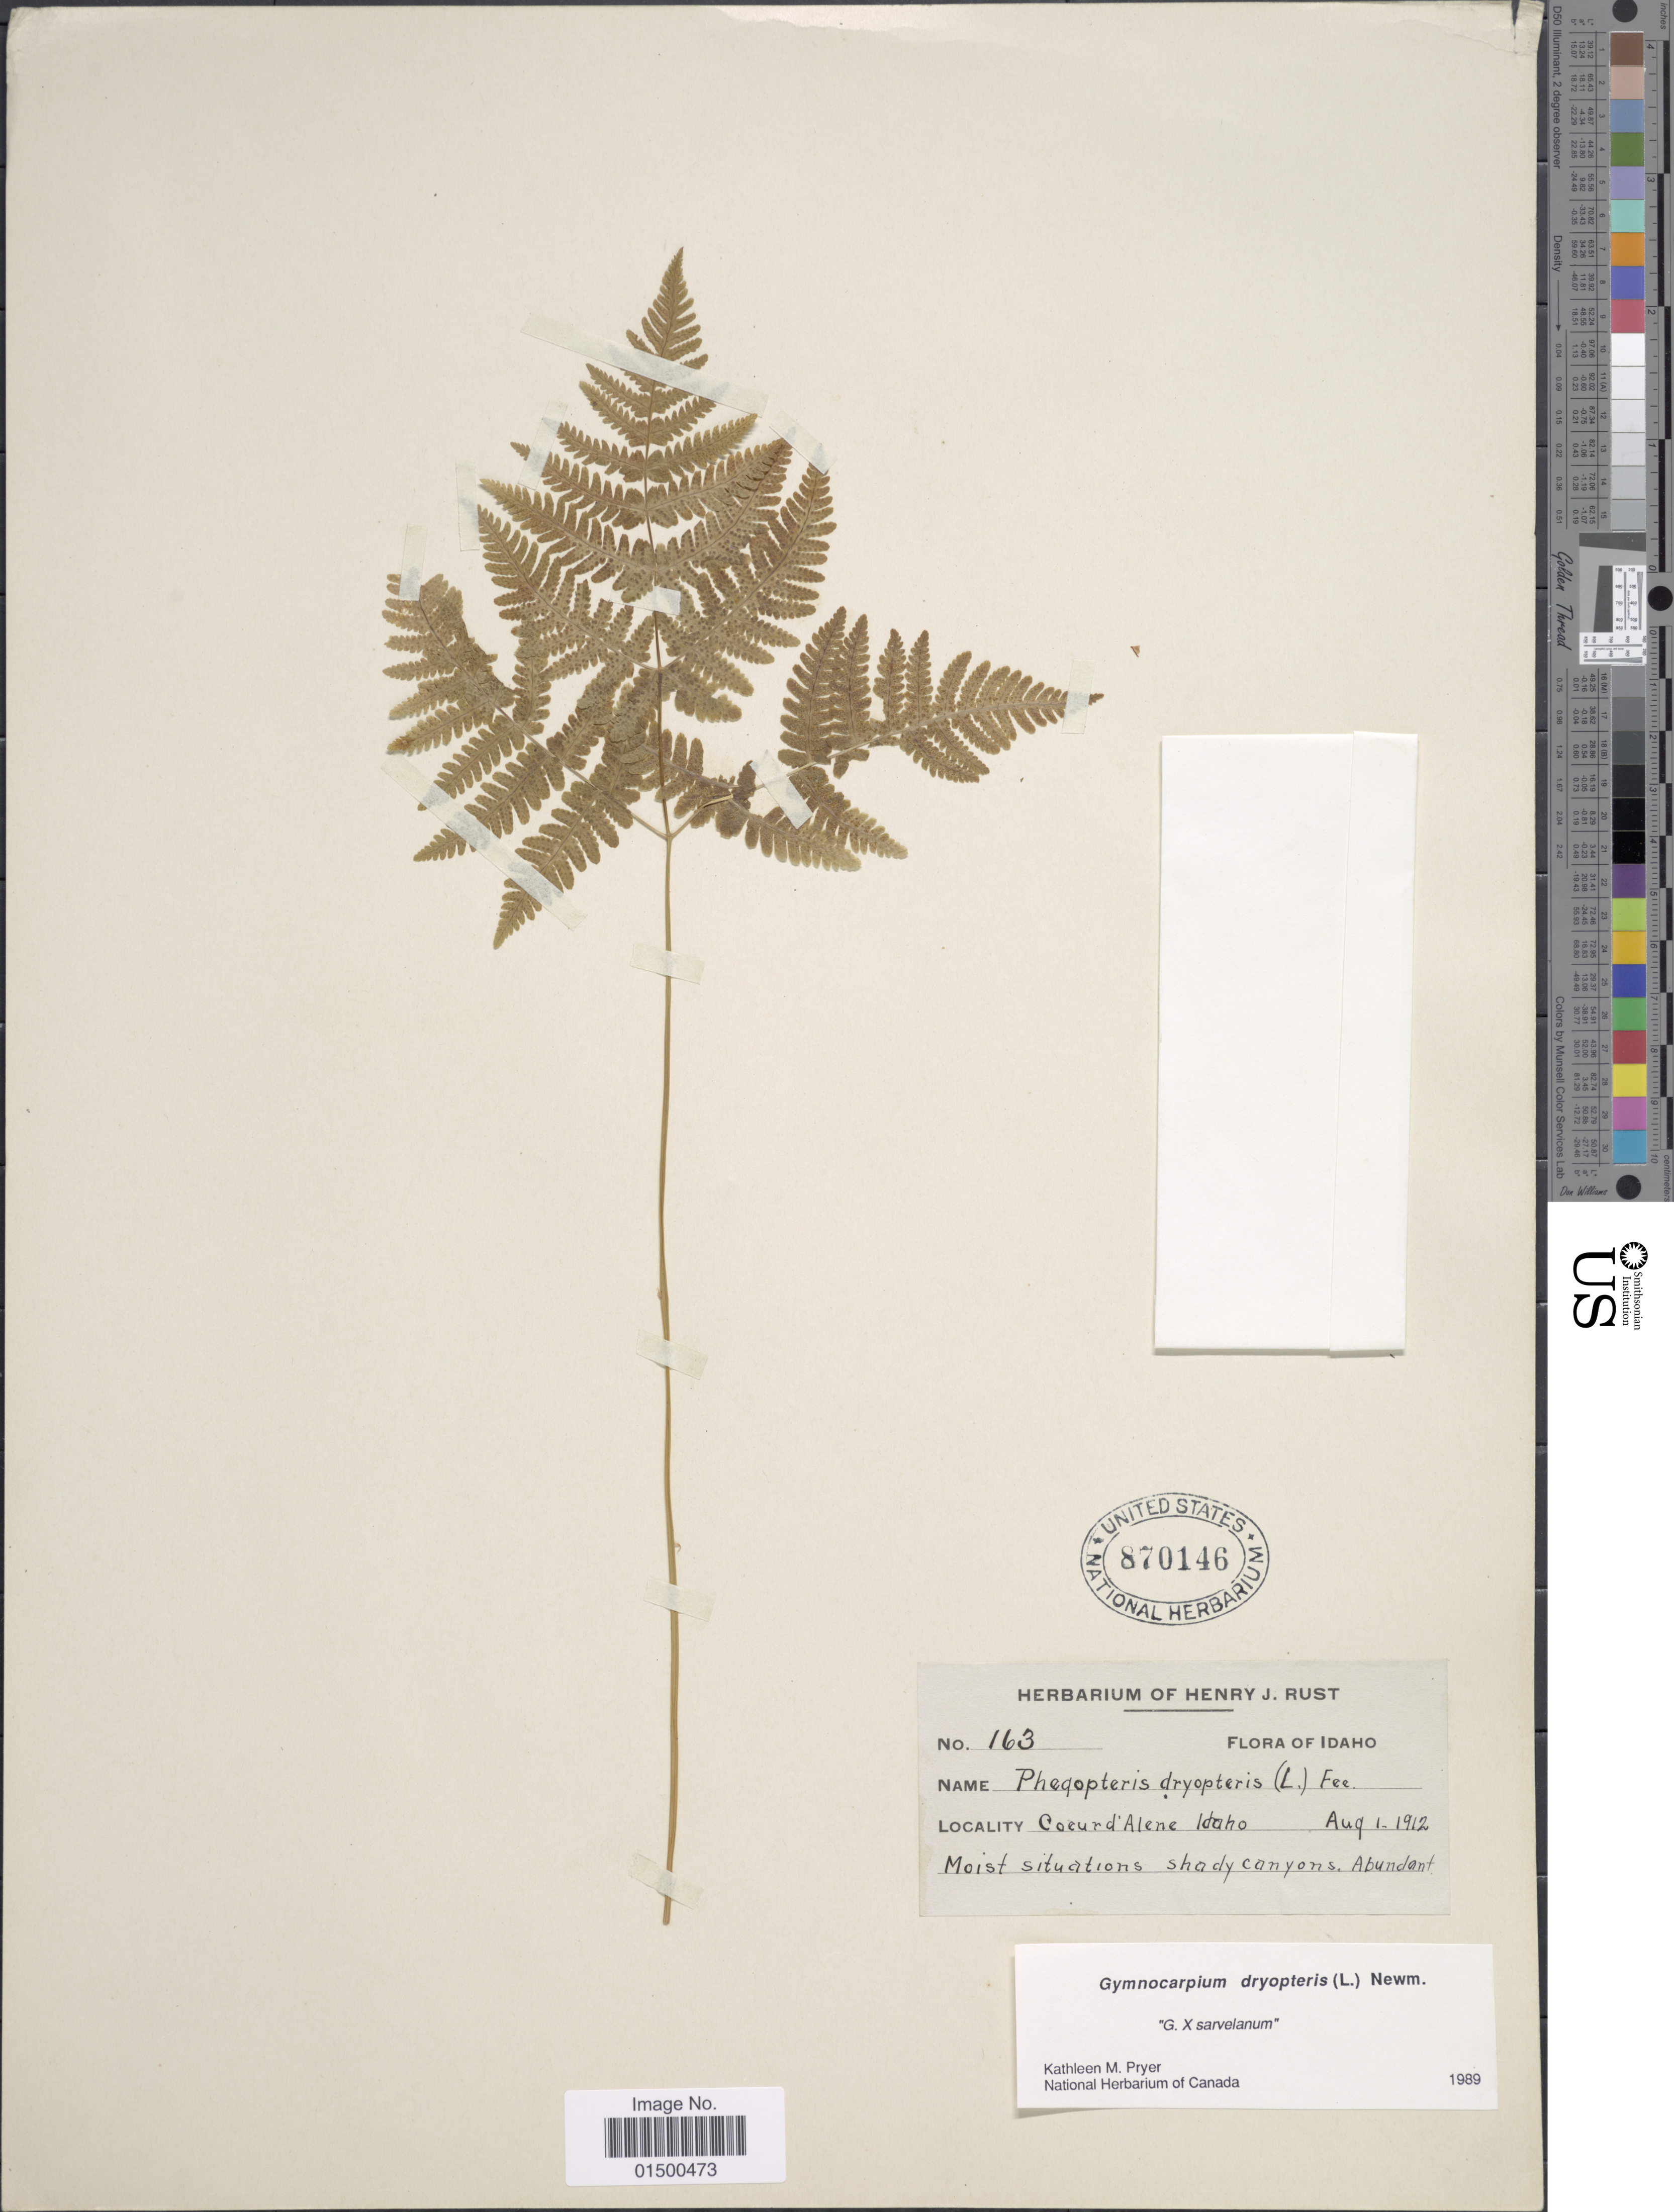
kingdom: Plantae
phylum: Tracheophyta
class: Polypodiopsida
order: Polypodiales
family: Cystopteridaceae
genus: Gymnocarpium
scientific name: Gymnocarpium dryopteris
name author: (L.) Newman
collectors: H. J. Rust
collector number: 163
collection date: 1912-08-01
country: United States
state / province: Idaho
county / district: Kootenai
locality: Coeur d'Alene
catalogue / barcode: US 870146